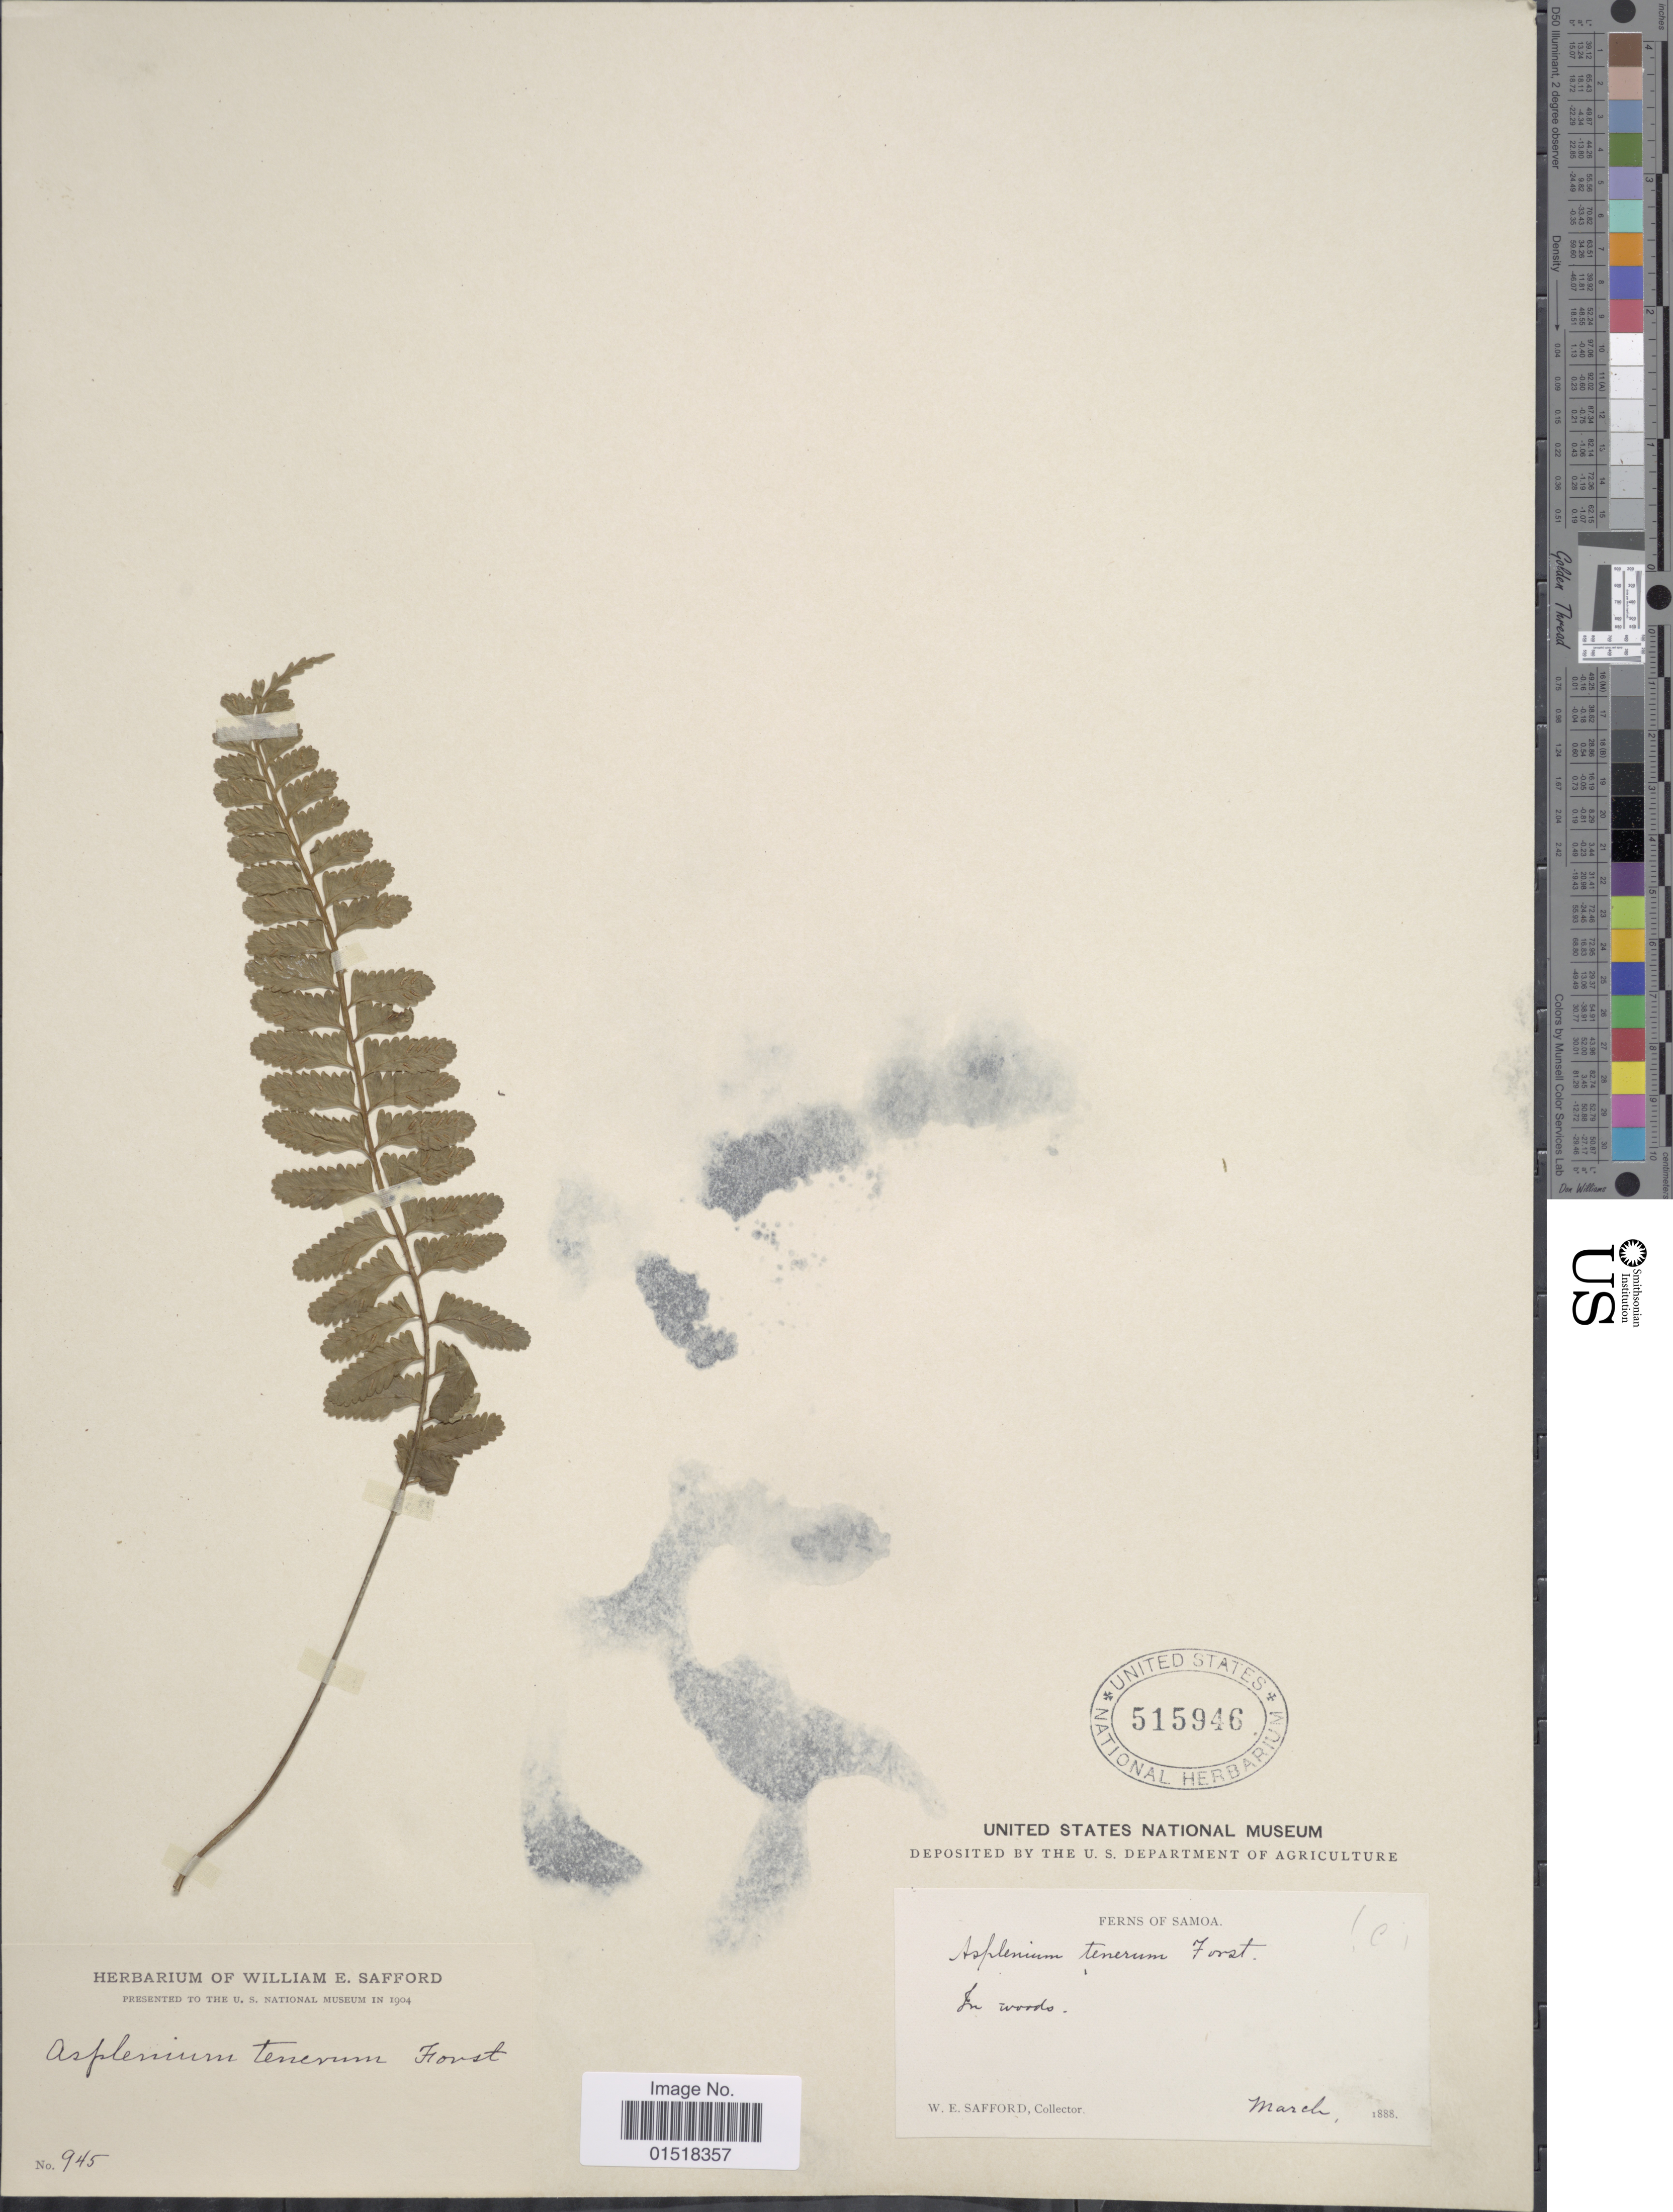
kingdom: Plantae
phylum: Tracheophyta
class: Polypodiopsida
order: Polypodiales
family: Aspleniaceae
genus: Asplenium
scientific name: Asplenium tenerum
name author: G. Forst.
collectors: W. E. Safford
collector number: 945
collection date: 1888-03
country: Samoa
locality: Ferns of Samoa.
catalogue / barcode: US 515946